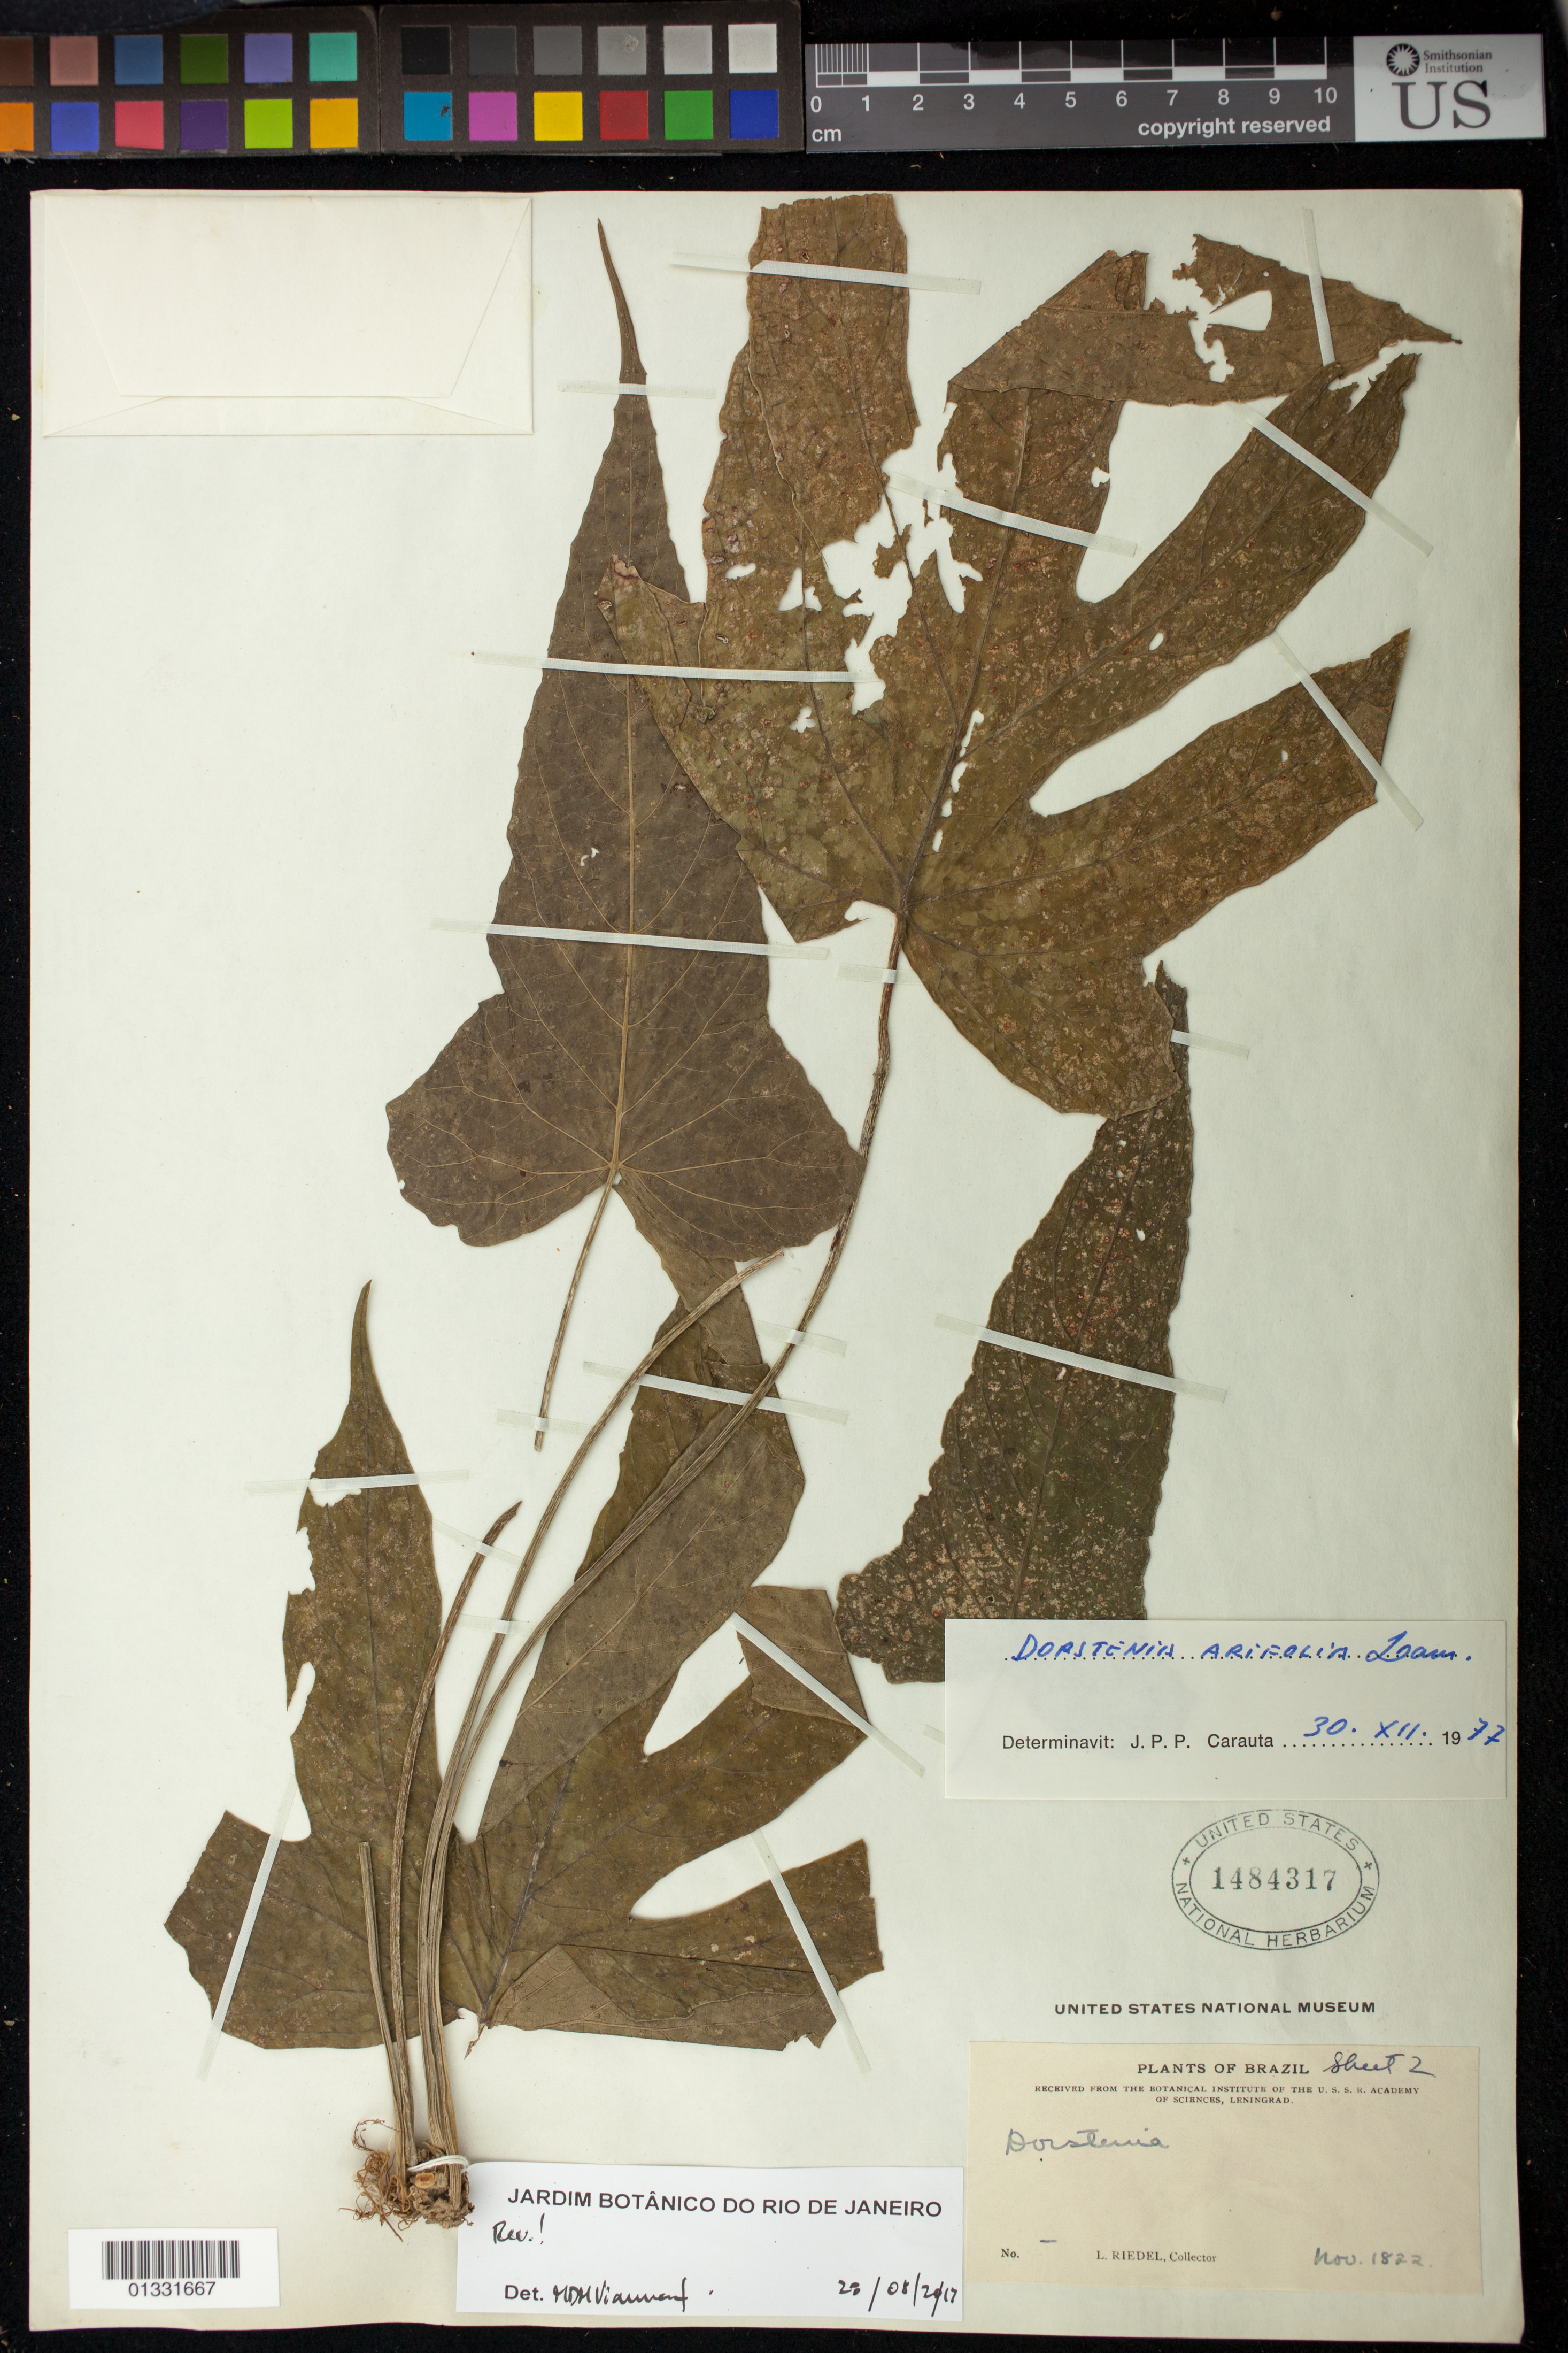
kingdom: Plantae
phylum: Tracheophyta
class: Magnoliopsida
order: Rosales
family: Moraceae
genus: Dorstenia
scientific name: Dorstenia arifolia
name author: Lam.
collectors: L. Riedel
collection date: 1822-11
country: Brazil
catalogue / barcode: US 1484317